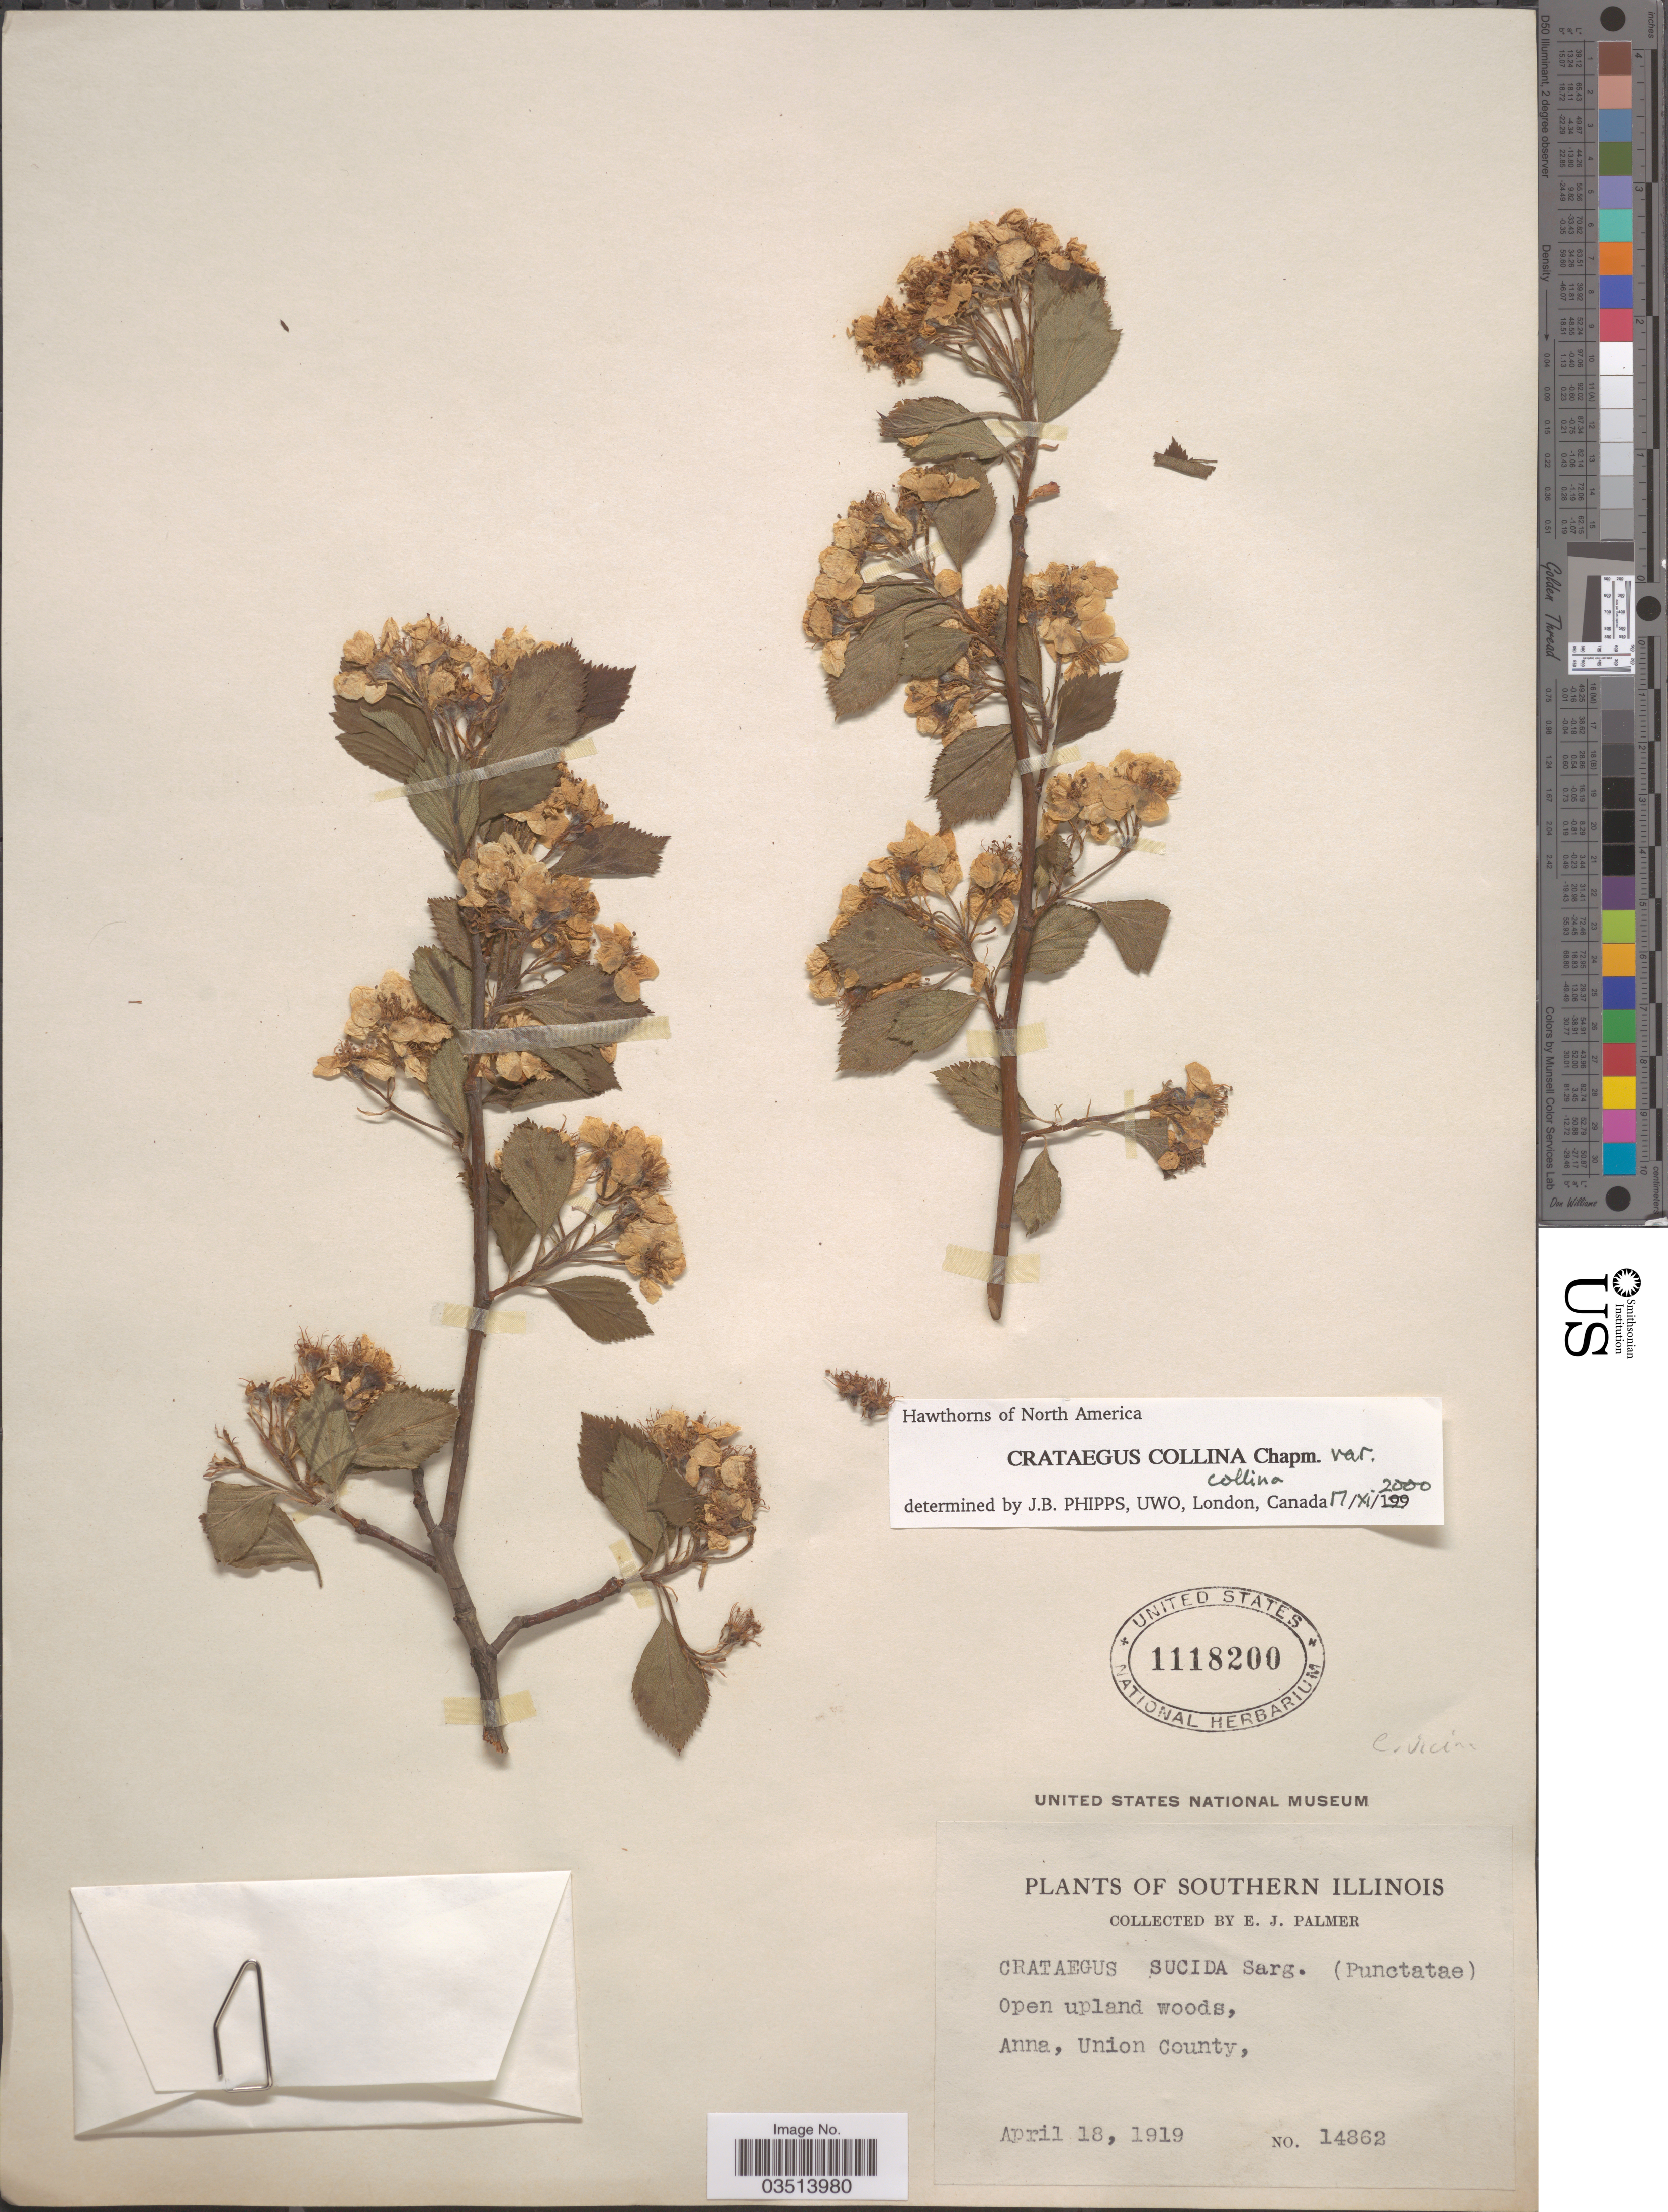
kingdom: Plantae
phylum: Tracheophyta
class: Magnoliopsida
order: Rosales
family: Rosaceae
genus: Crataegus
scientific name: Crataegus collina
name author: Chapm.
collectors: E. J. Palmer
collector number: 14862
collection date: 1919-04-18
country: United States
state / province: Illinois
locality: Southern Illinois. Anna, Union County.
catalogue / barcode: US 1118200